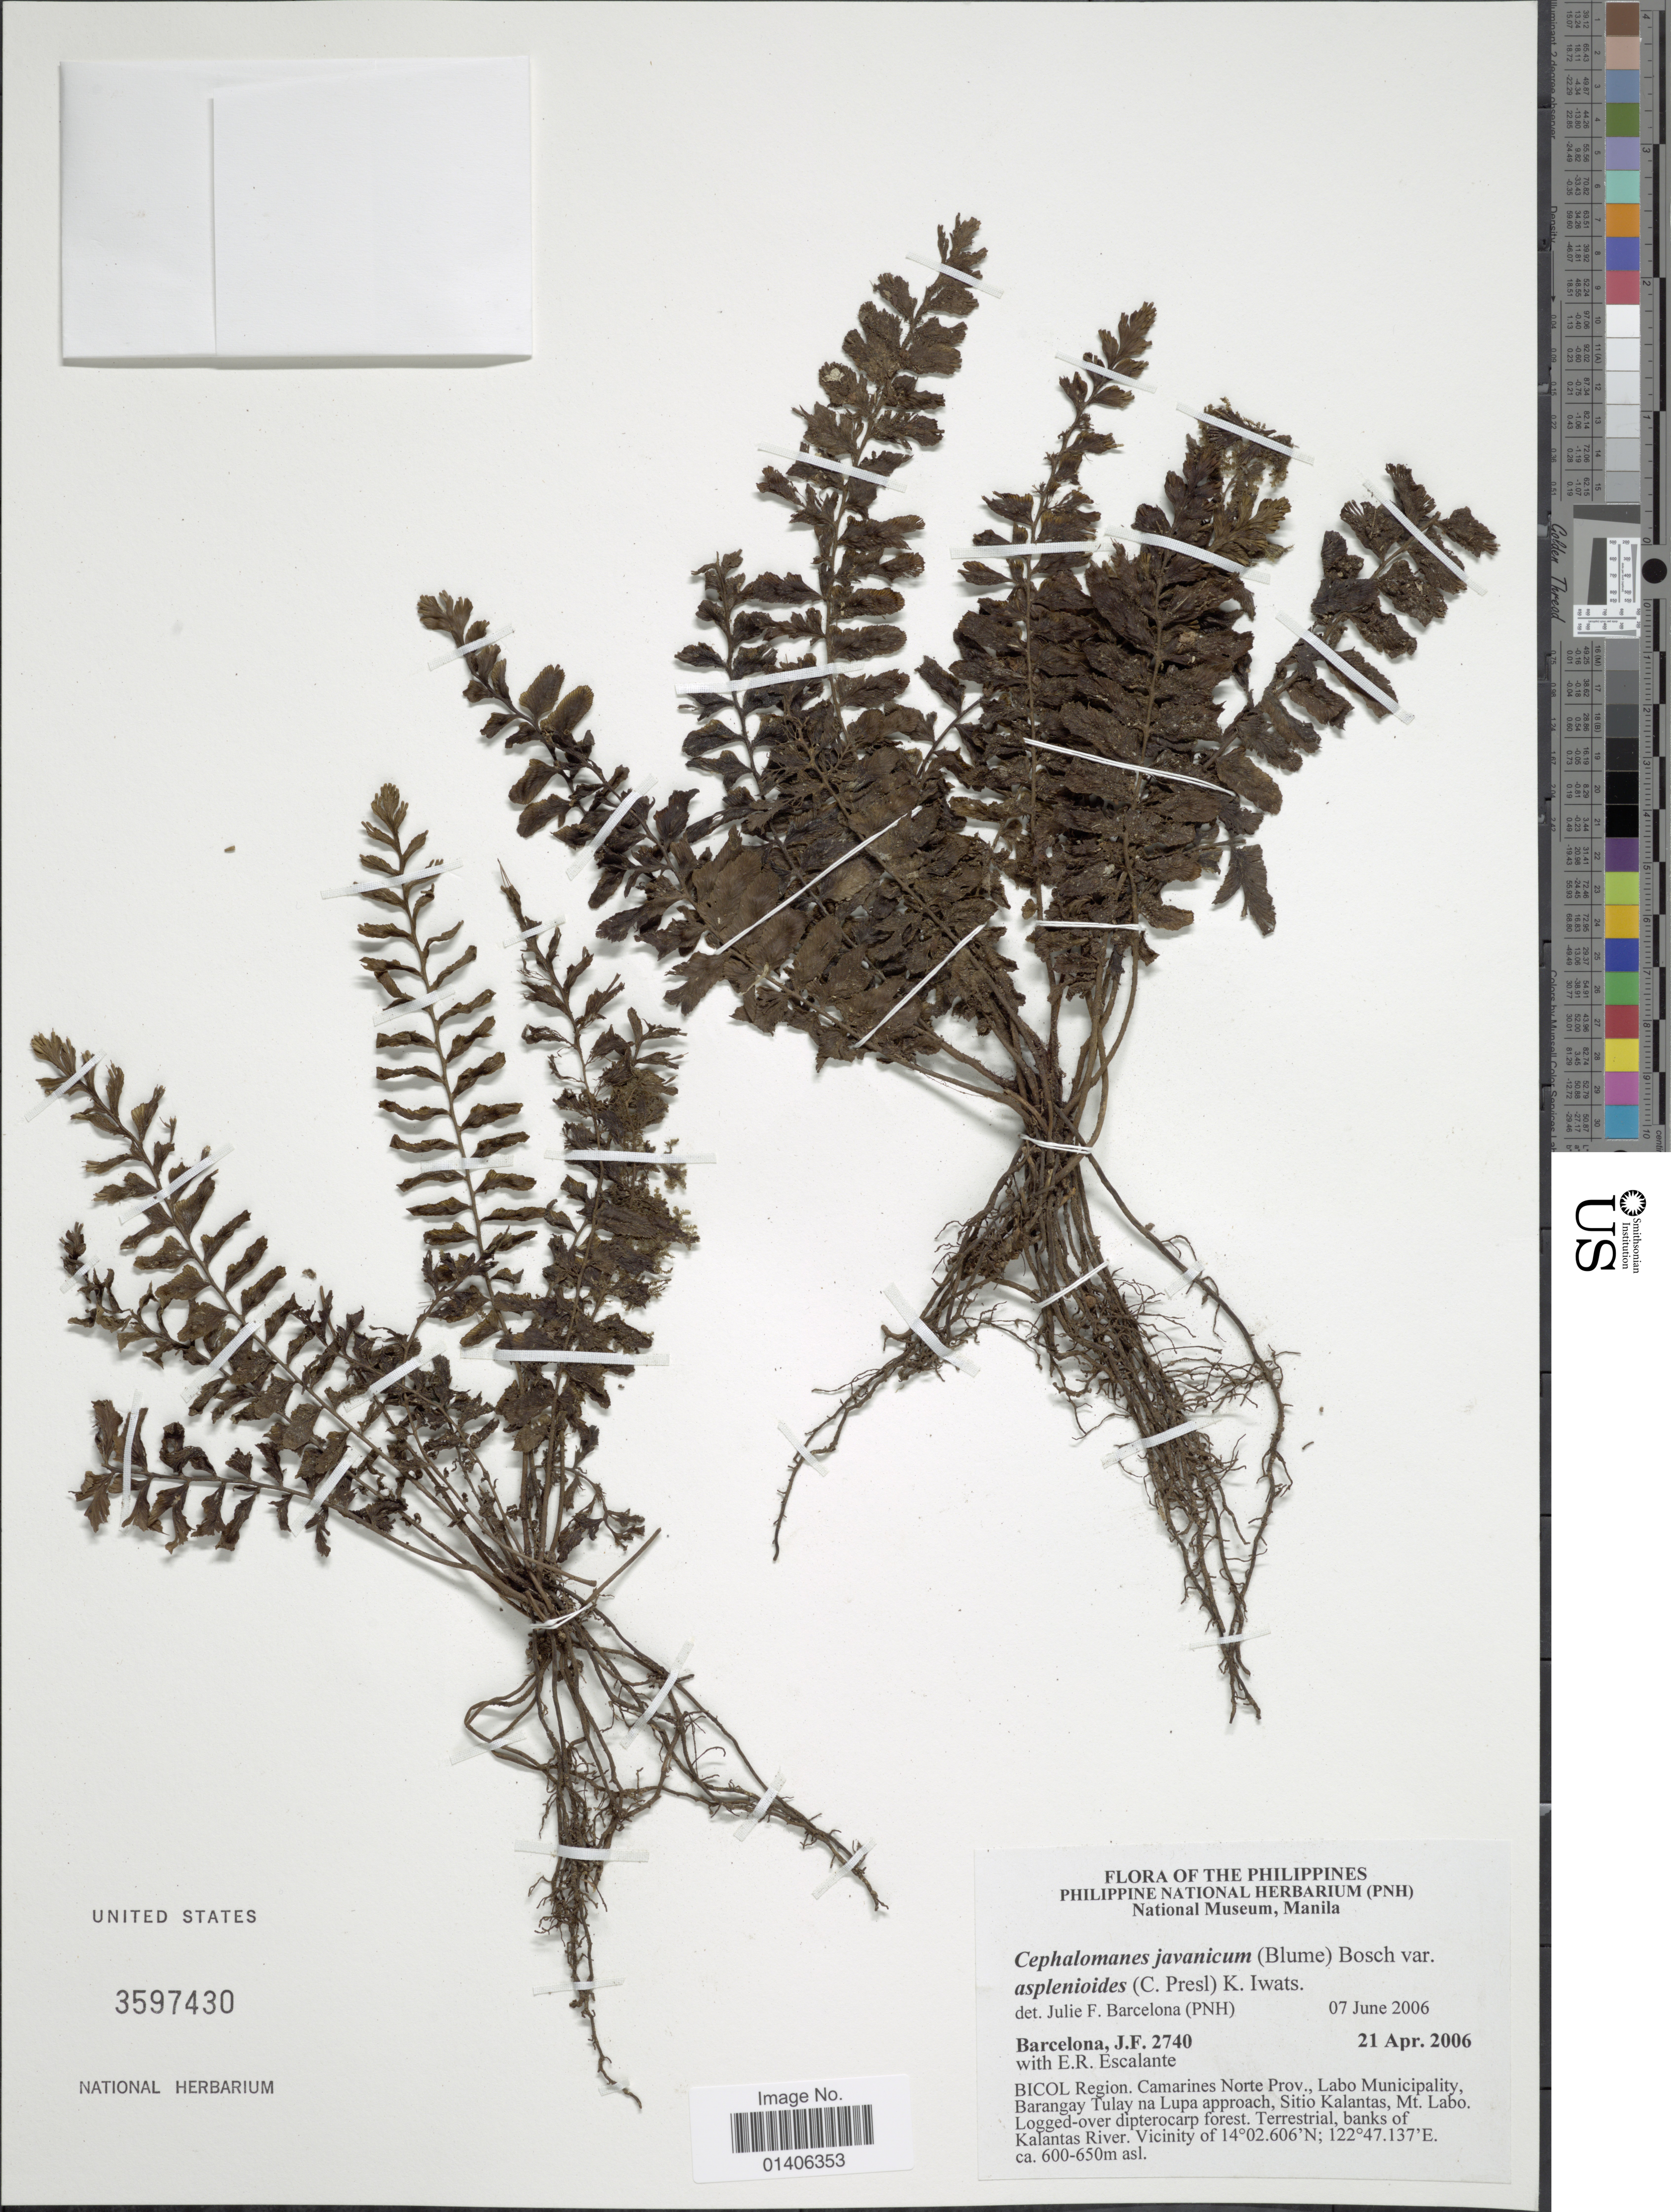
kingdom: Plantae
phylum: Tracheophyta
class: Polypodiopsida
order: Hymenophyllales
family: Hymenophyllaceae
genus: Cephalomanes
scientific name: Cephalomanes javanicum var. asplenoides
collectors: J. F. Barcelona & E. Escalante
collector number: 2740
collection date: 2006-04-21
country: Philippines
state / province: Bicol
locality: Region Camarines Norte Prov., Labo Municipality, Barangay Tulay na Lupa approach, Sitio Kalantas, Mt Labo. Terrestial, banks of Kalantas River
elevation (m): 600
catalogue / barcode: US 3597430